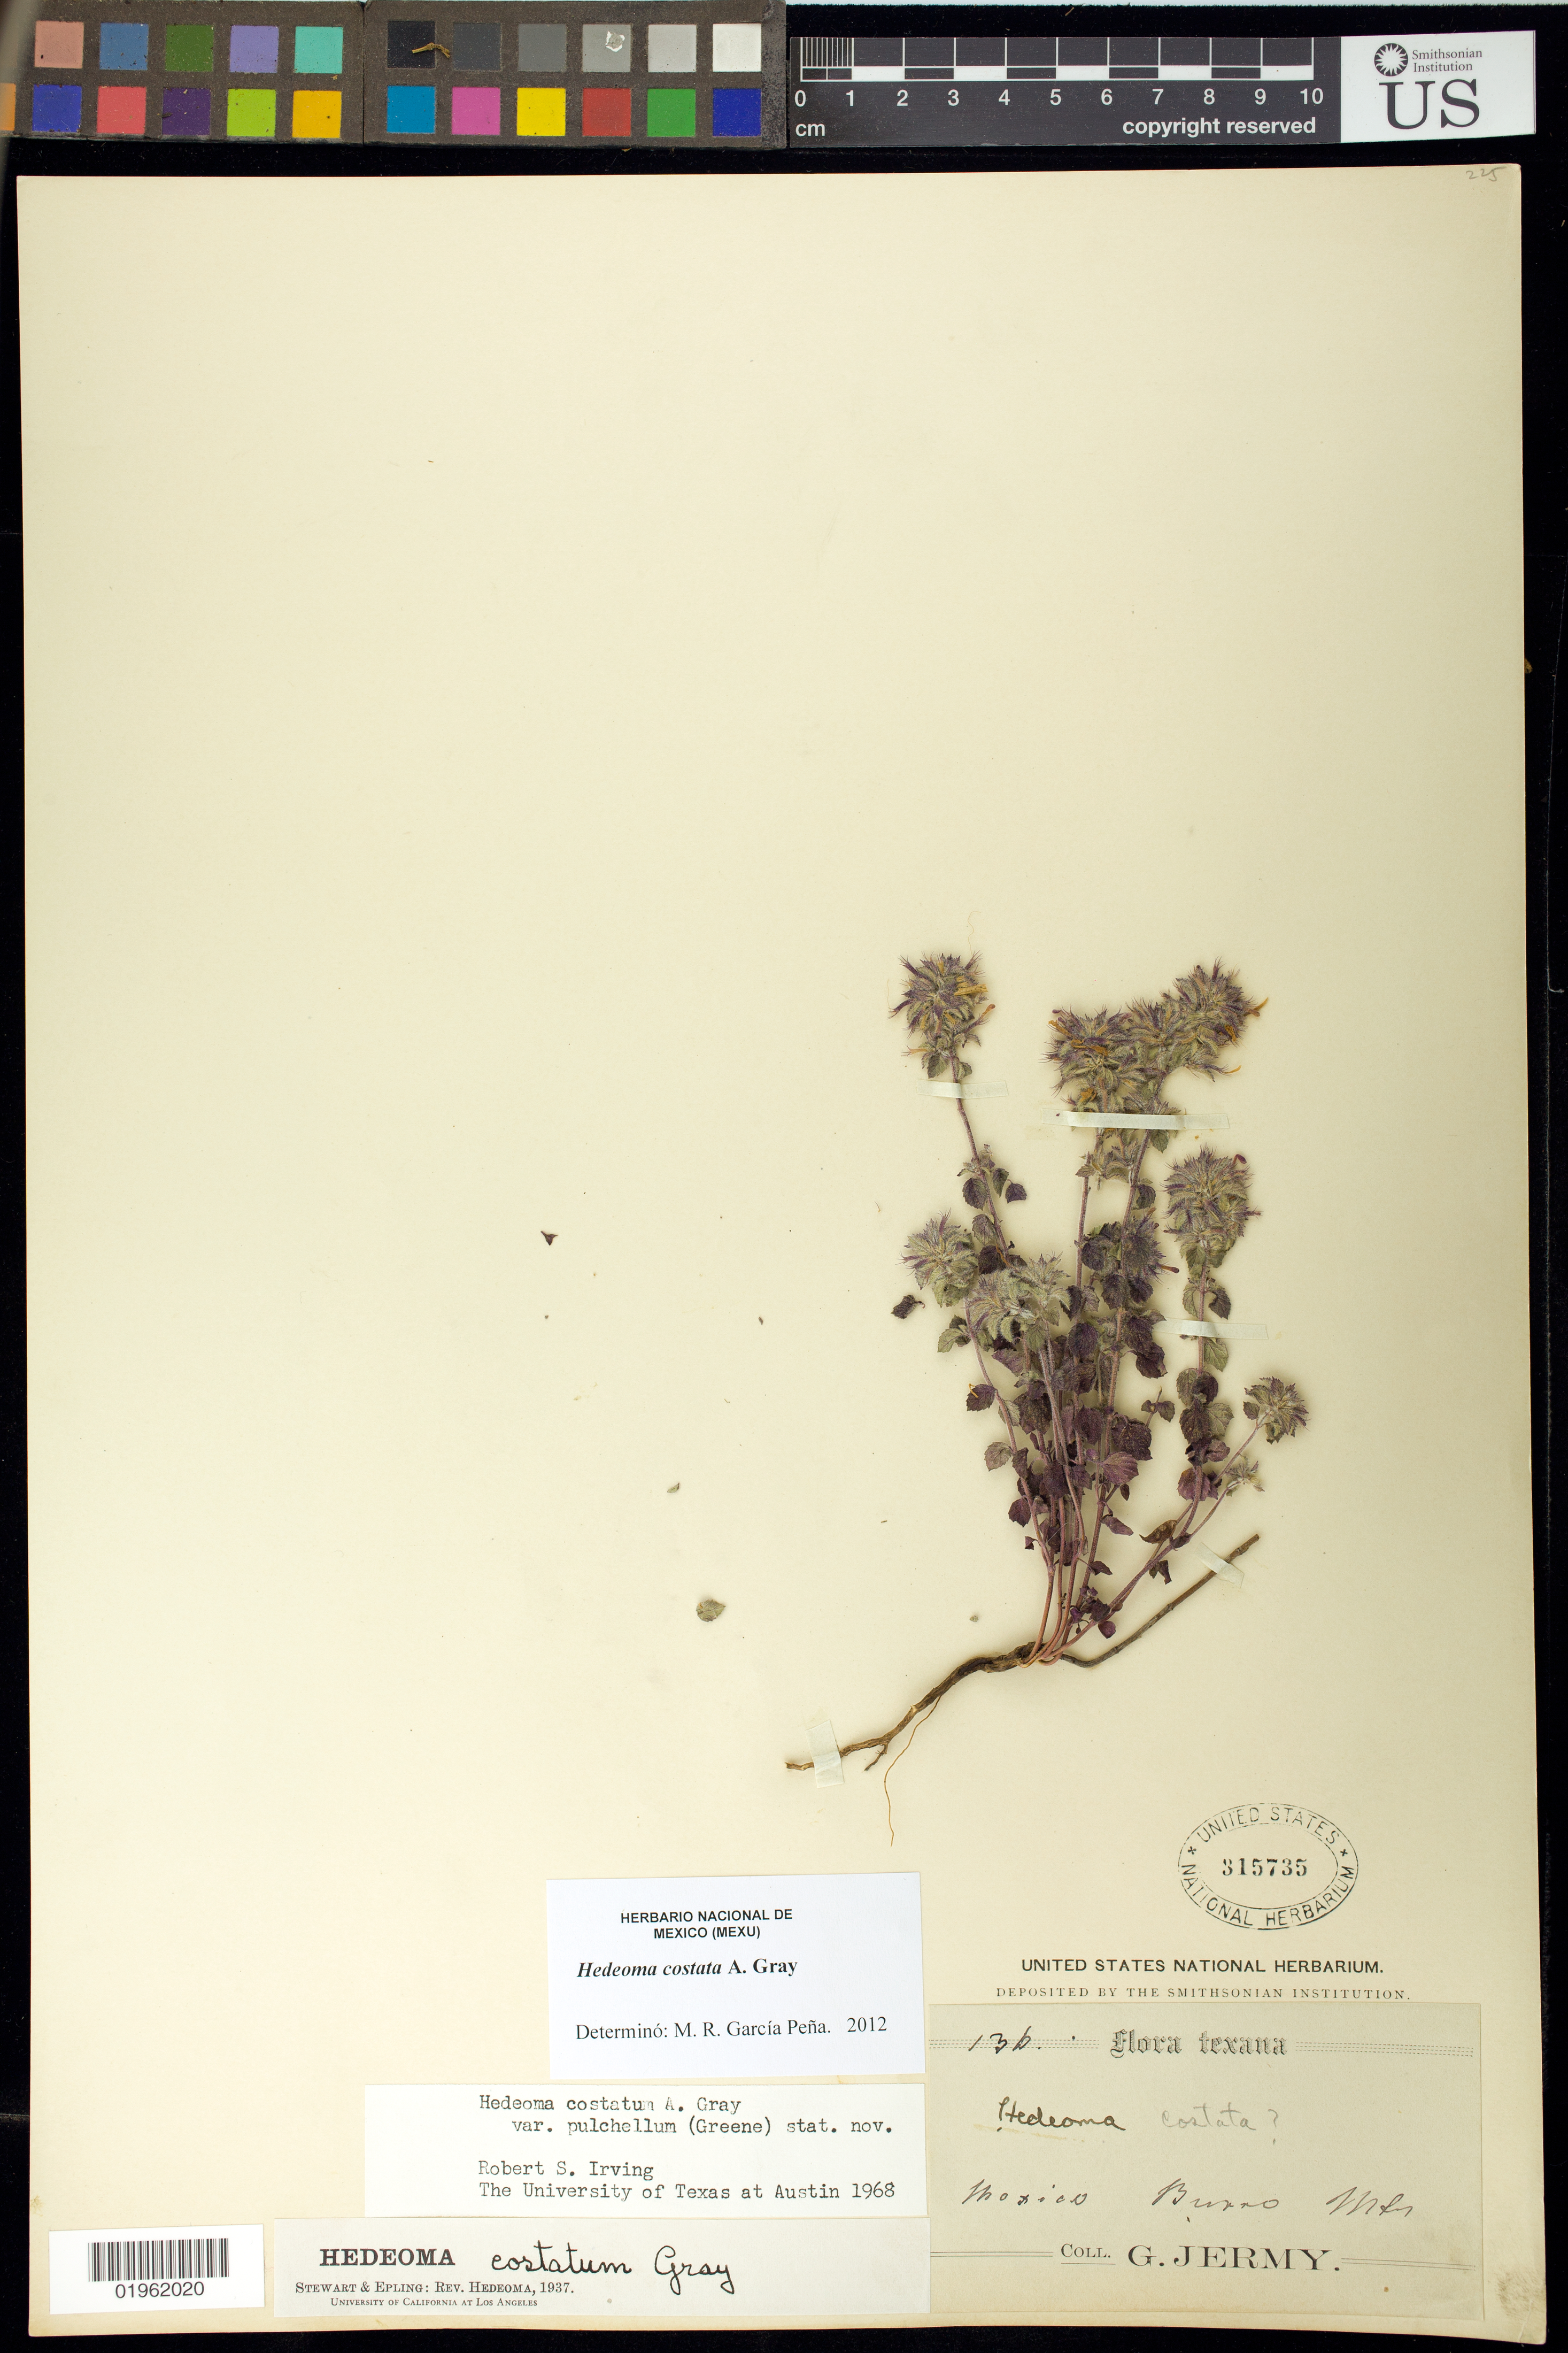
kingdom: Plantae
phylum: Tracheophyta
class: Magnoliopsida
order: Lamiales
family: Lamiaceae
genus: Hedeoma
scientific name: Hedeoma costata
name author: A. Gray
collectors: G. Jermy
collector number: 136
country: Mexico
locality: Burro Mts.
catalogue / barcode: US 315735